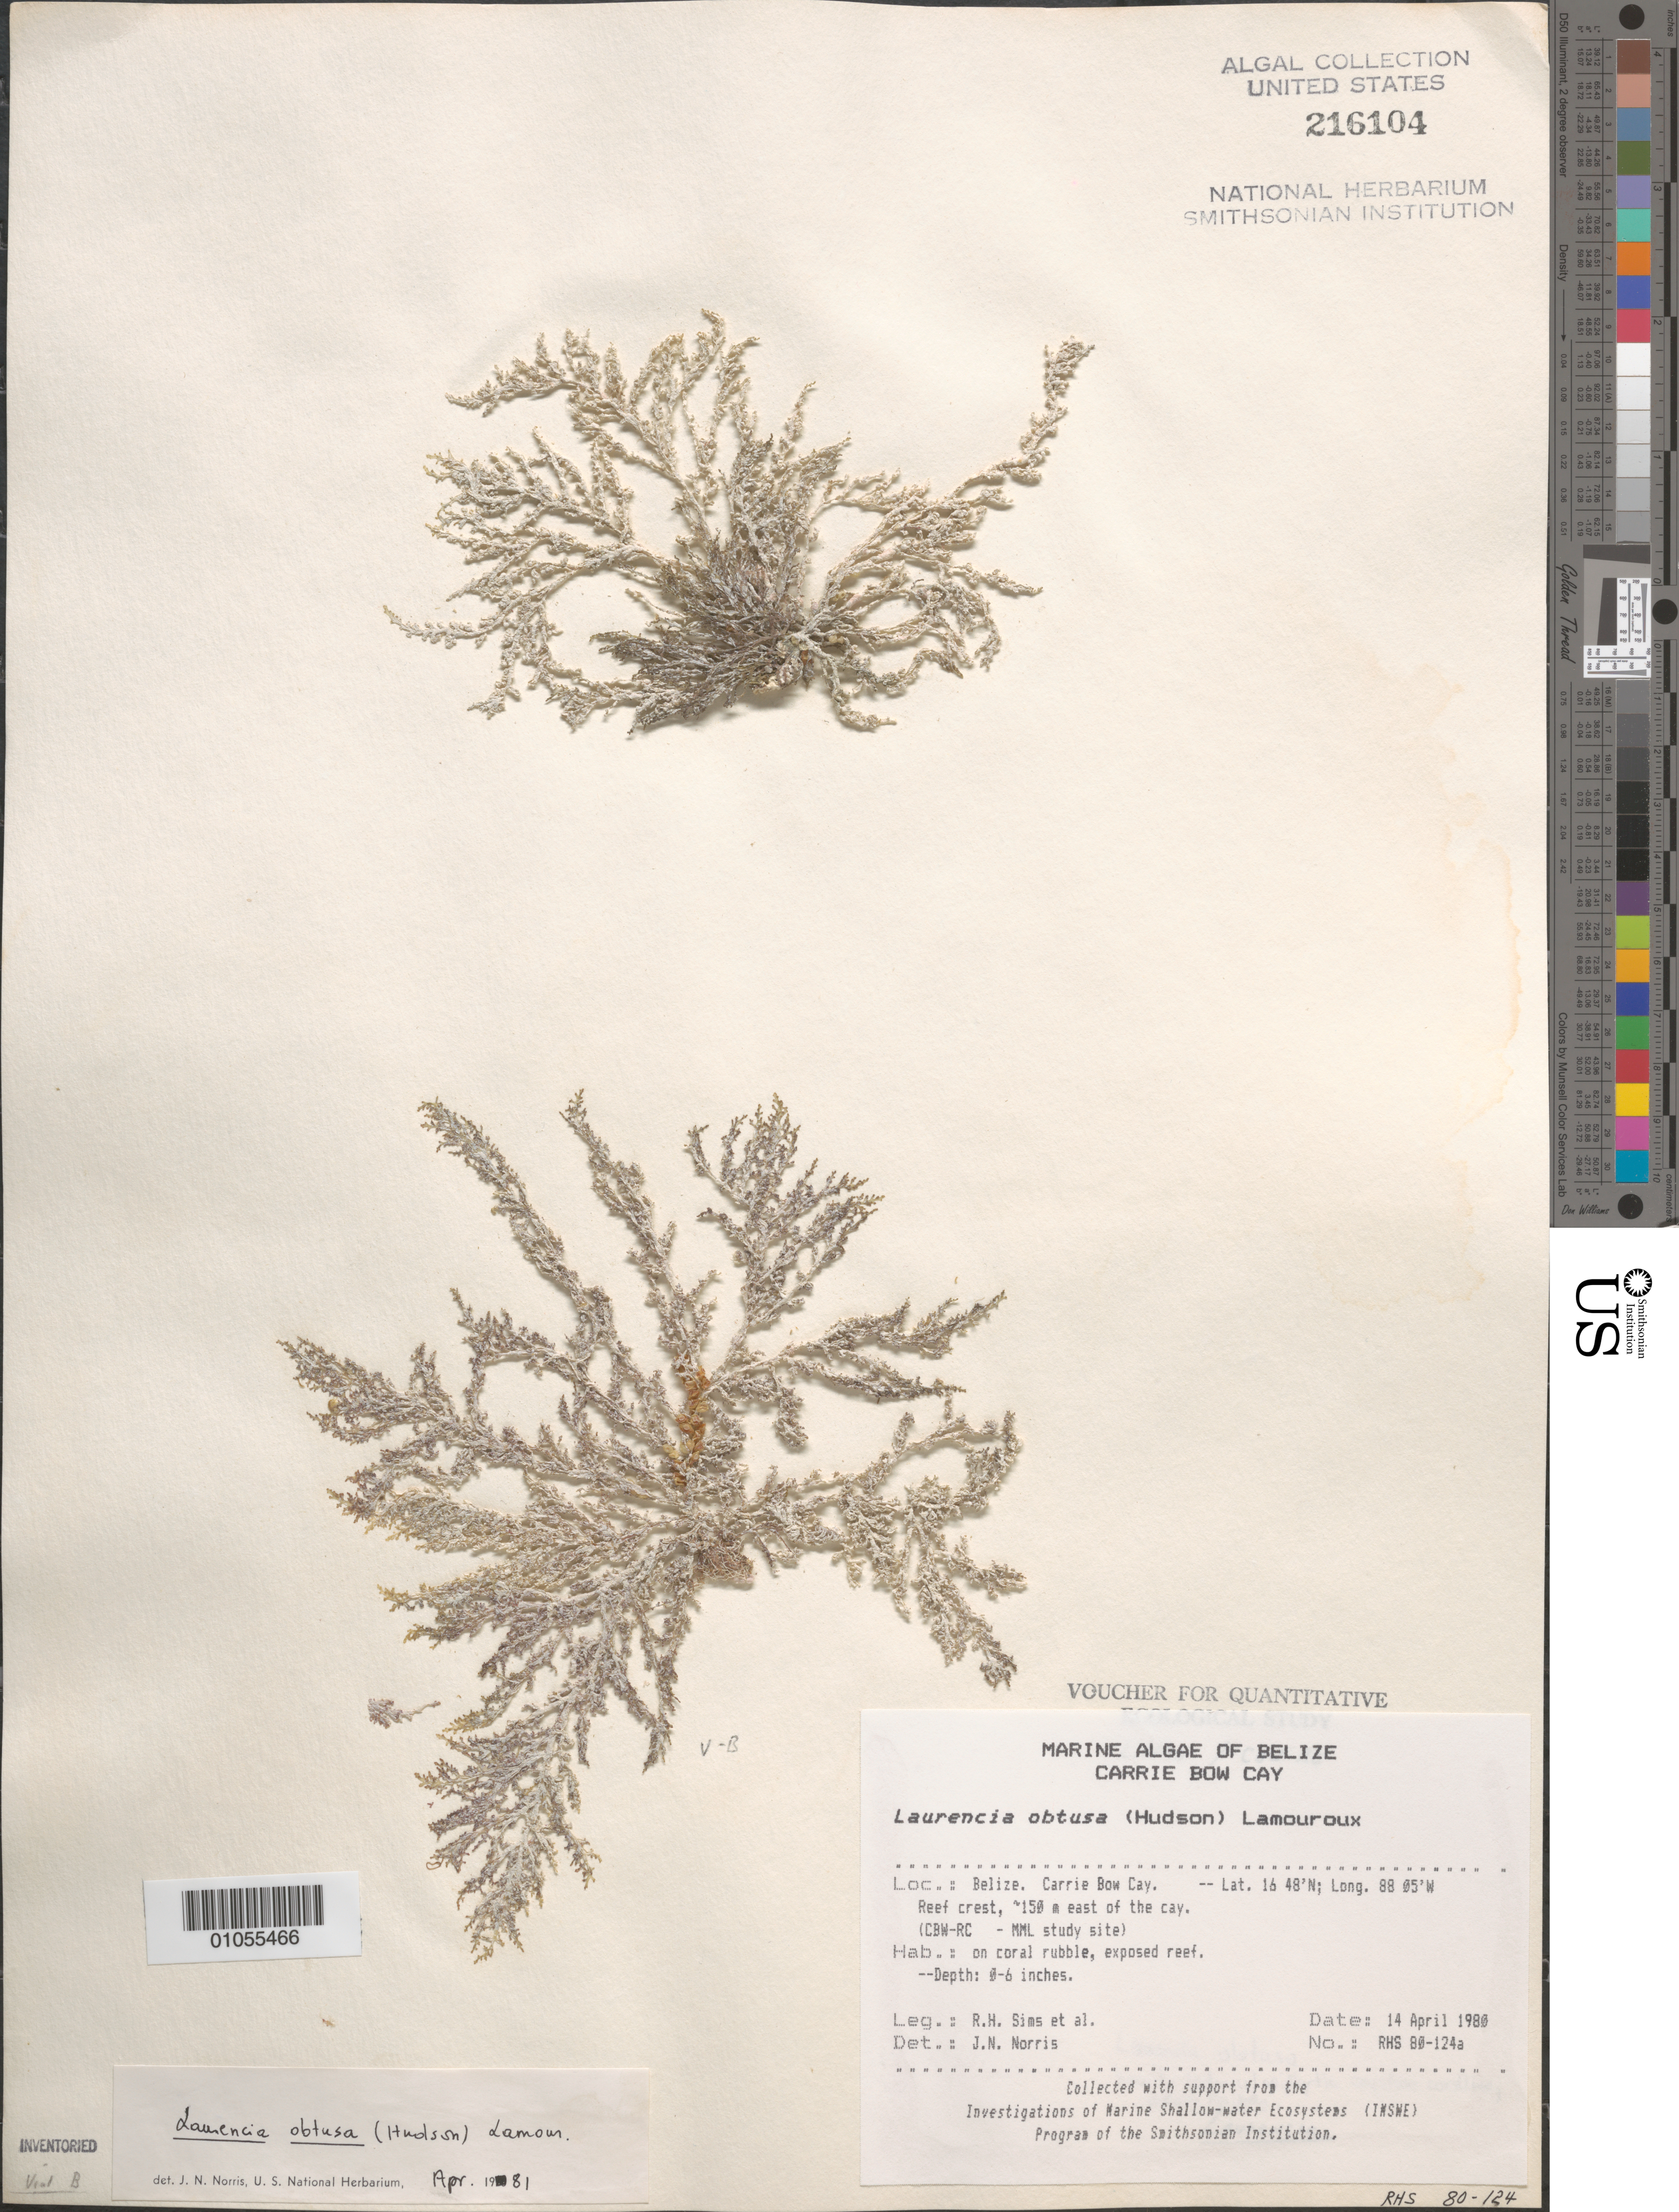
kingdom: Plantae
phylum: Rhodophyta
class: Florideophyceae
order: Ceramiales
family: Rhodomelaceae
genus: Laurencia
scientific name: Laurencia obtusa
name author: (Huds.) J.V.Lamouroux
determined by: Norris, James N.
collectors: R. H. Sims & et al.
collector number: RHS 80-124A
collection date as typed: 14 Apr 1980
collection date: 1980-04-14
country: Belize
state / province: Stann Creek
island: Carrie Bow Cay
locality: Reef crest ca. 150 m east of Carrie Bow Cay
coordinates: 16 48'N, 88 05'W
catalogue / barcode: US 216104